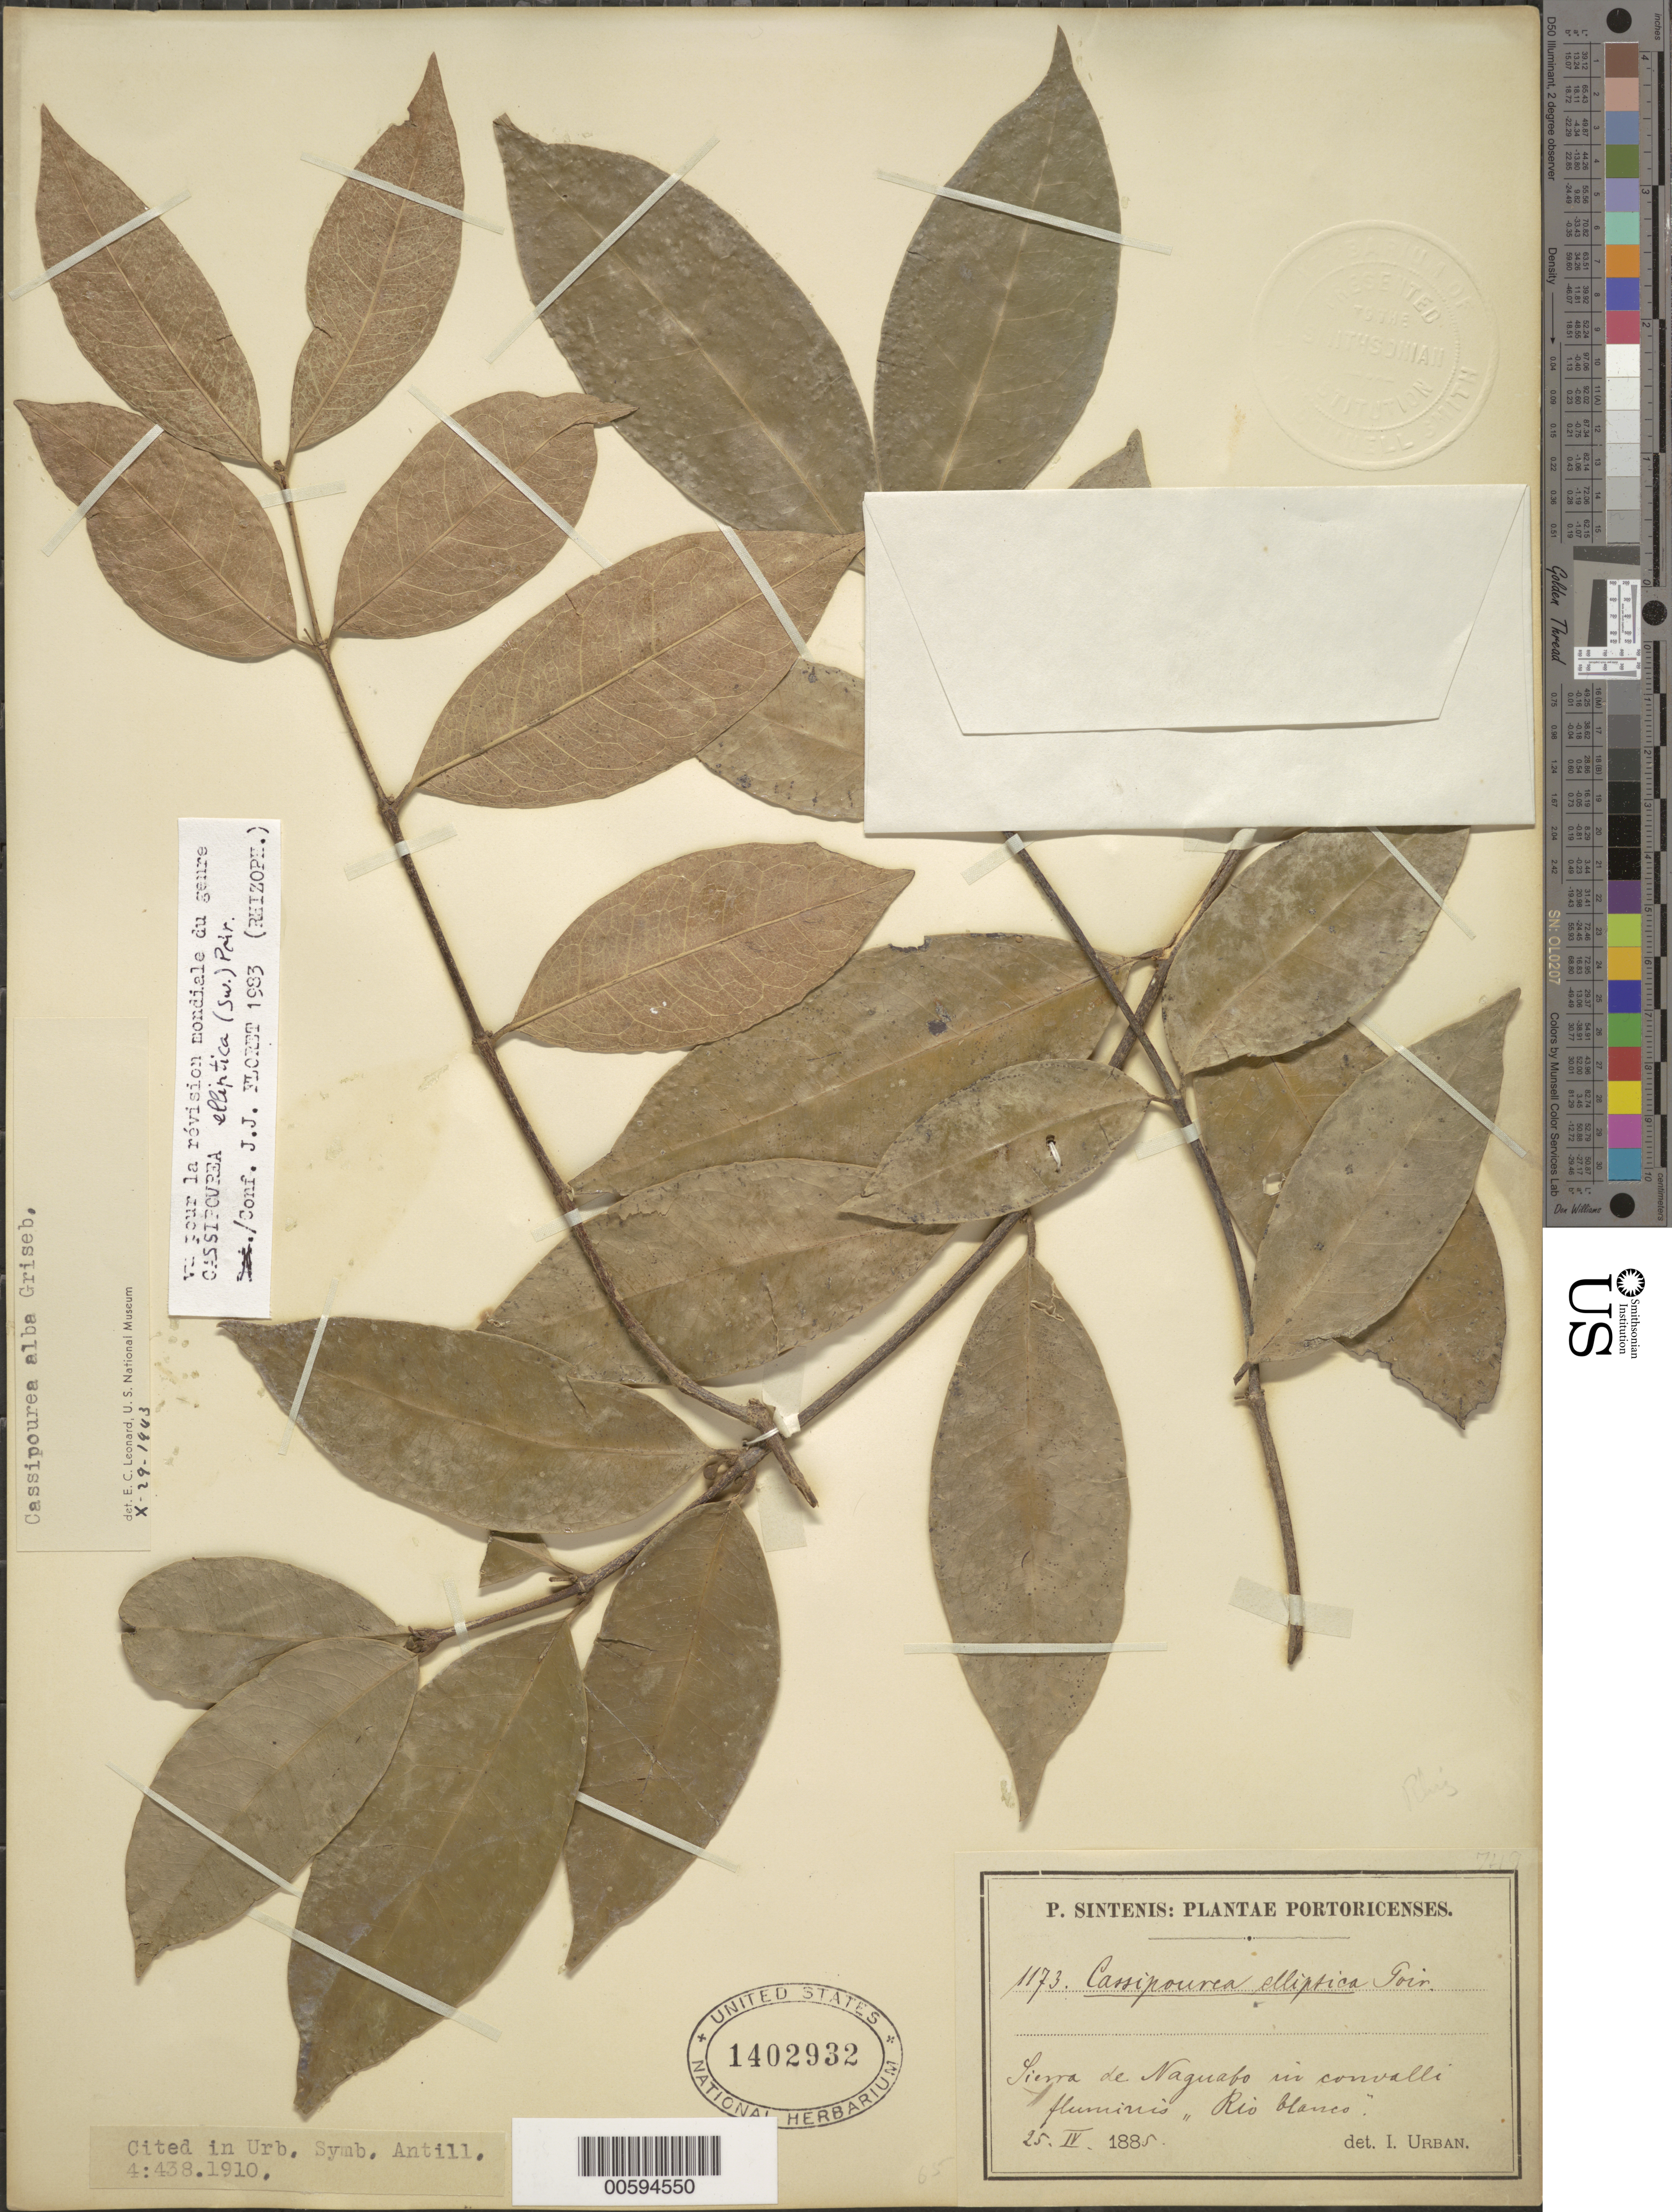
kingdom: Plantae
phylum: Tracheophyta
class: Magnoliopsida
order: Malpighiales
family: Rhizophoraceae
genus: Cassipourea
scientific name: Cassipourea elliptica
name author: (Sw.) Poir.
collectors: P. Sintenis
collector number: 1173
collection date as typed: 25 Apr 1885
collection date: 1885-04-25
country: Puerto Rico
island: Greater Antilles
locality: Sierra de Naguabo, in convalli fluminis "Río blanco"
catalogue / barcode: US 1402932